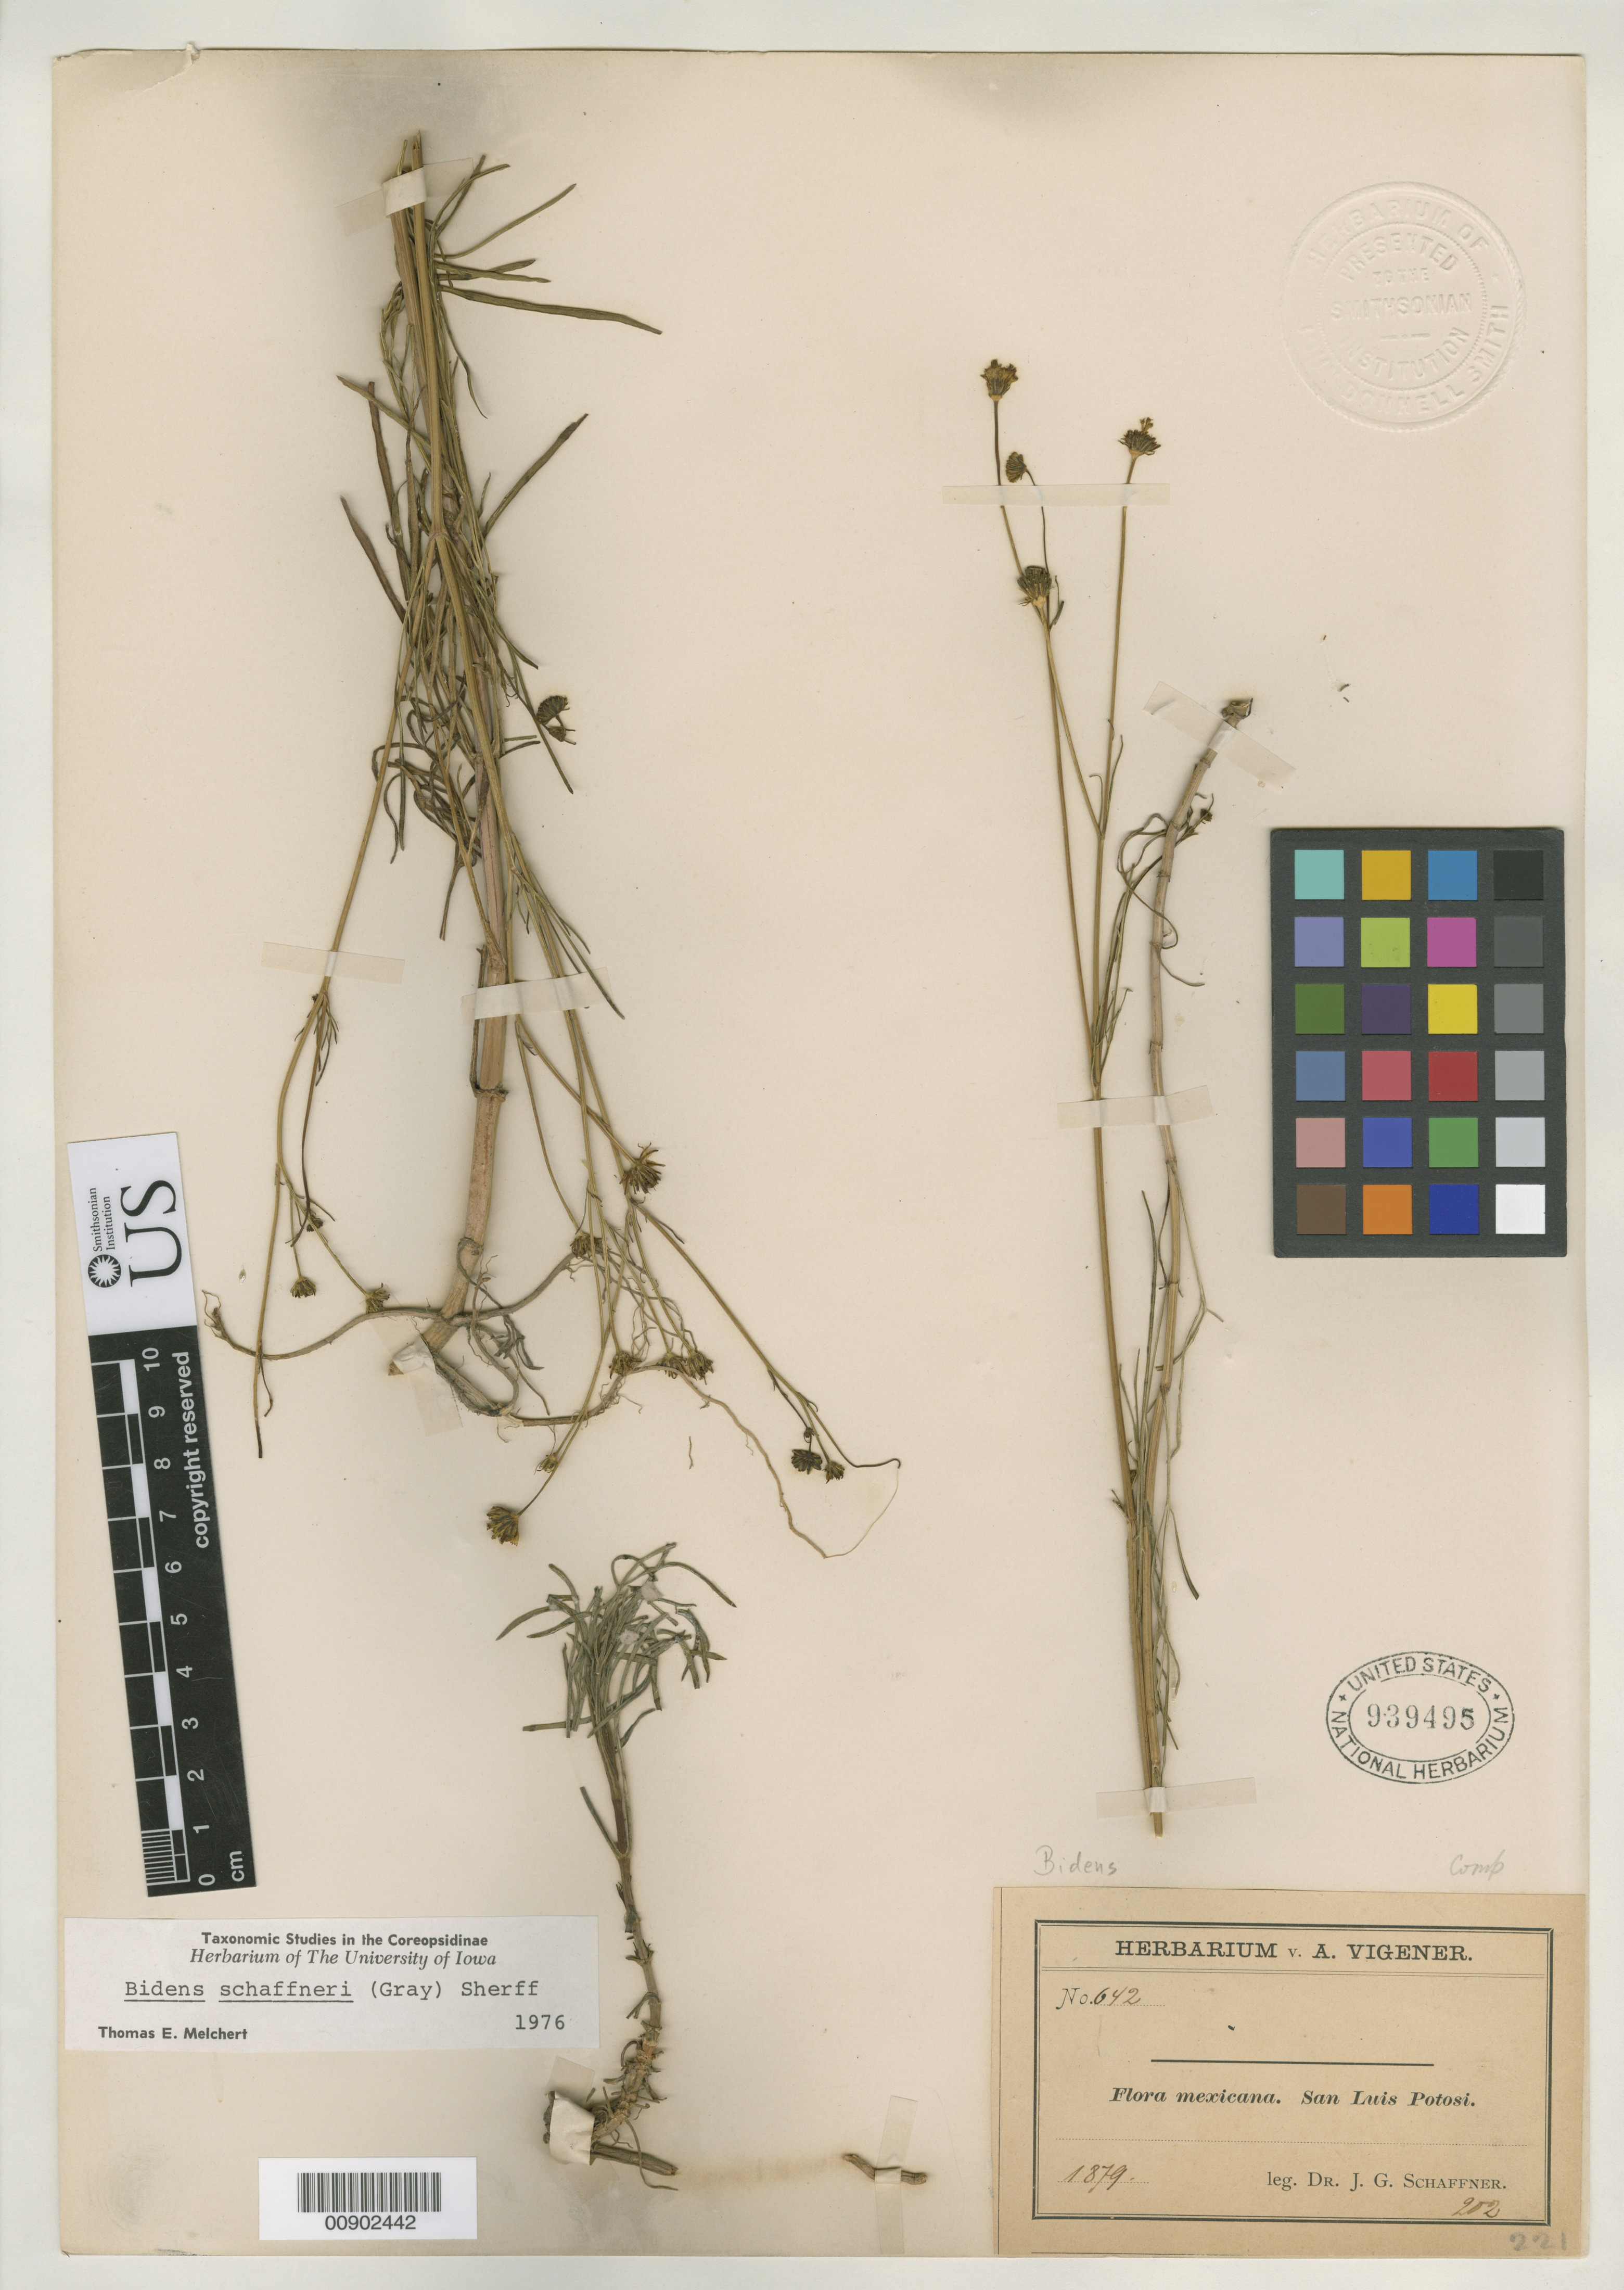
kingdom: Plantae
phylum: Tracheophyta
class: Magnoliopsida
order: Asterales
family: Asteraceae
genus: Coreopsis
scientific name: Coreopsis schaffneri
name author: A. Gray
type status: Isolectotype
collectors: J. G. Schaffner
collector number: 202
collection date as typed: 1879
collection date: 1879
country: Mexico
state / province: San Luis Potosí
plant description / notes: Herbarium v. A. Vigener. No. 642.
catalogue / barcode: US 939495